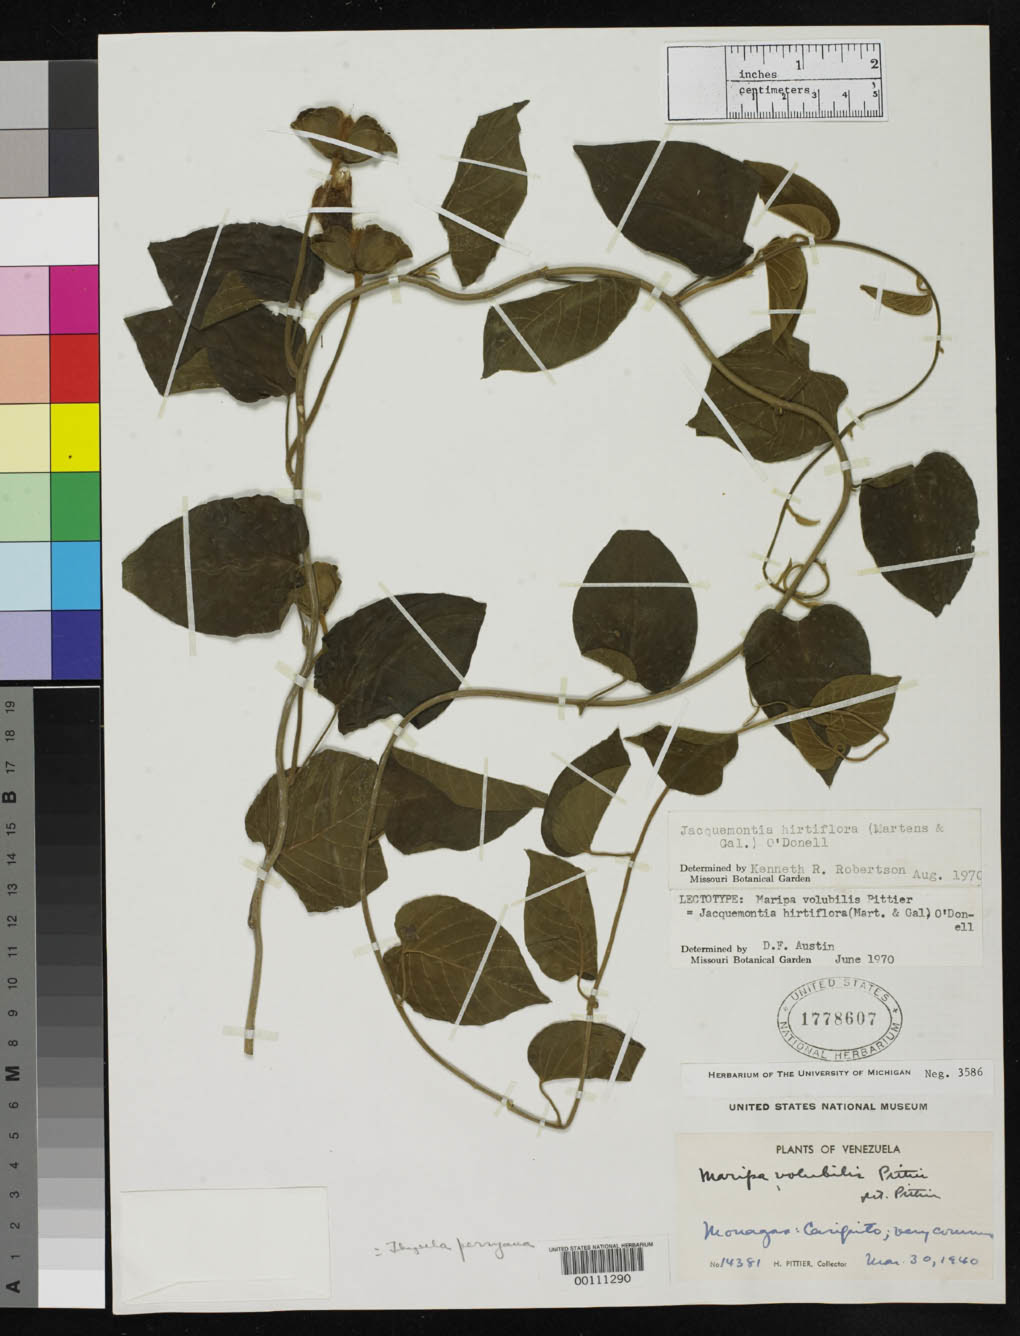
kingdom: Plantae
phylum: Tracheophyta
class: Magnoliopsida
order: Solanales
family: Convolvulaceae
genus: Maripa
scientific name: Maripa volubilis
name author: Pittier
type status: Lectotype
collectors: H. F. Pittier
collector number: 14381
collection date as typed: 30 Mar 1940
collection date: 1940-03-30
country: Venezuela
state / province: Monagas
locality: Caripito.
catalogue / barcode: US 1778607